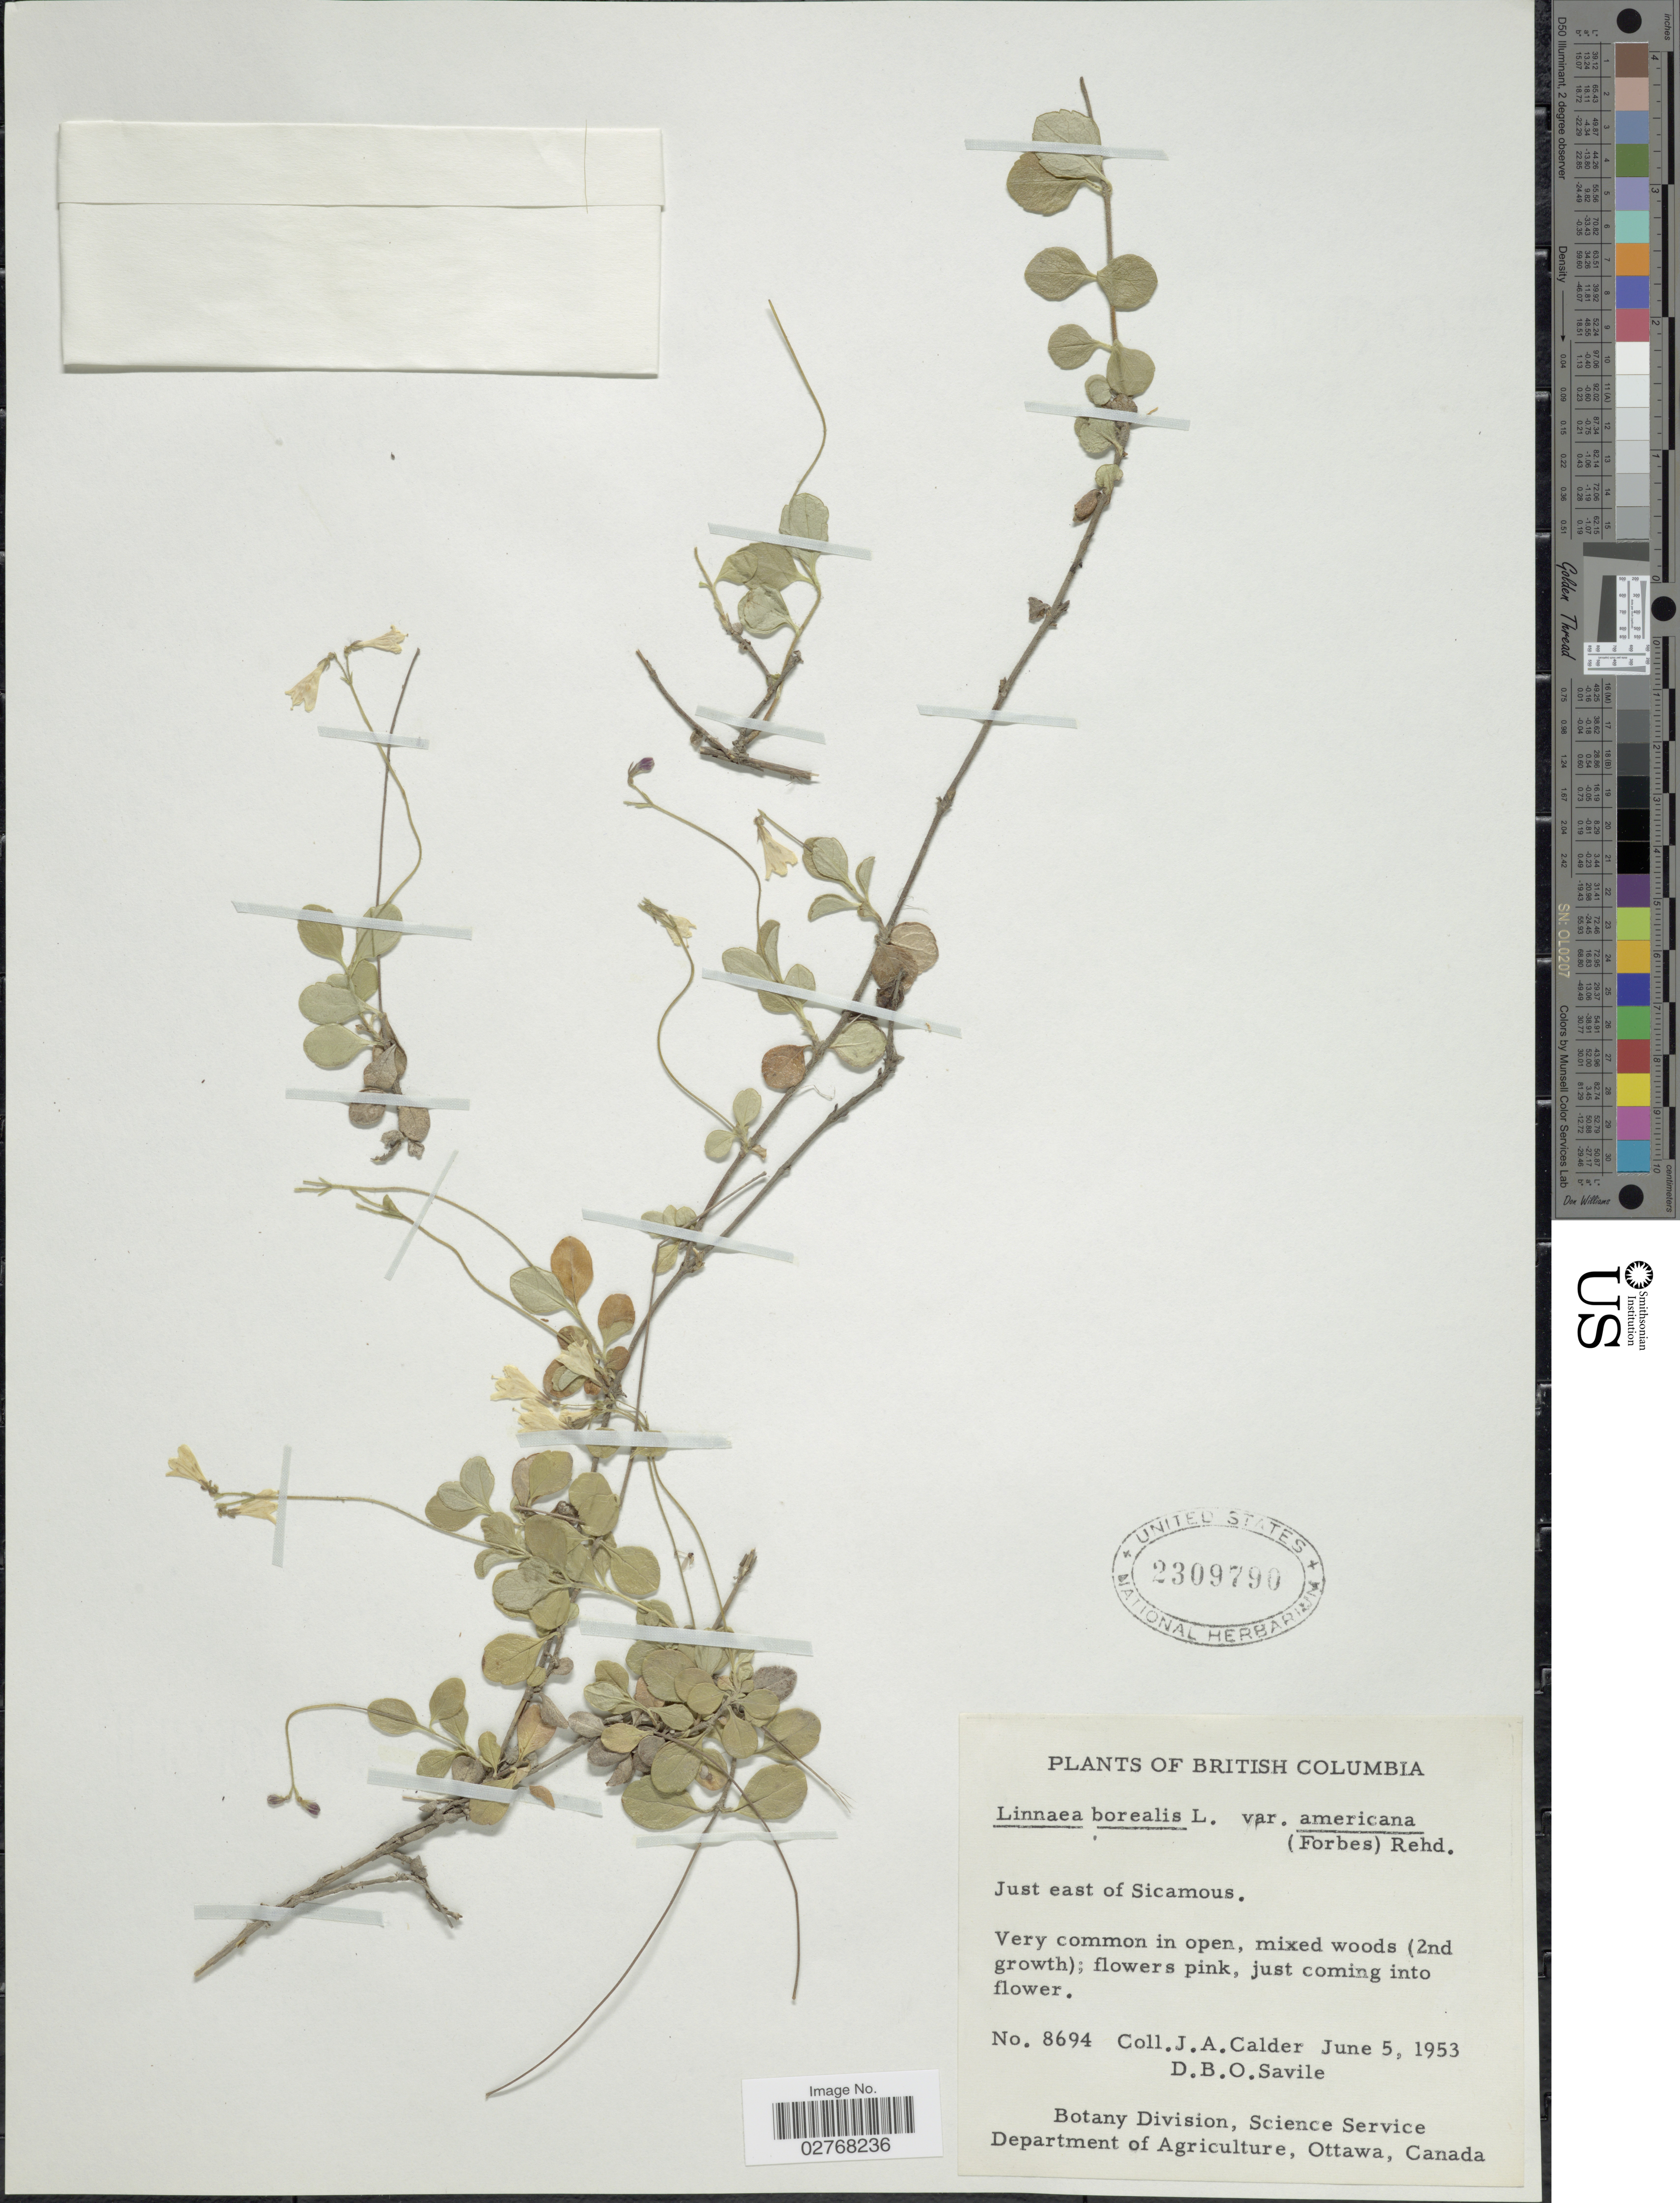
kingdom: Plantae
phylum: Tracheophyta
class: Magnoliopsida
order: Dipsacales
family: Caprifoliaceae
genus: Linnaea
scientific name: Linnaea borealis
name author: L.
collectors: J. A. Calder & D. Savile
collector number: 8694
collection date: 1953-06-05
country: Canada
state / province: British Columbia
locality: Just east of Sicamous.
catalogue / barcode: US 2309790